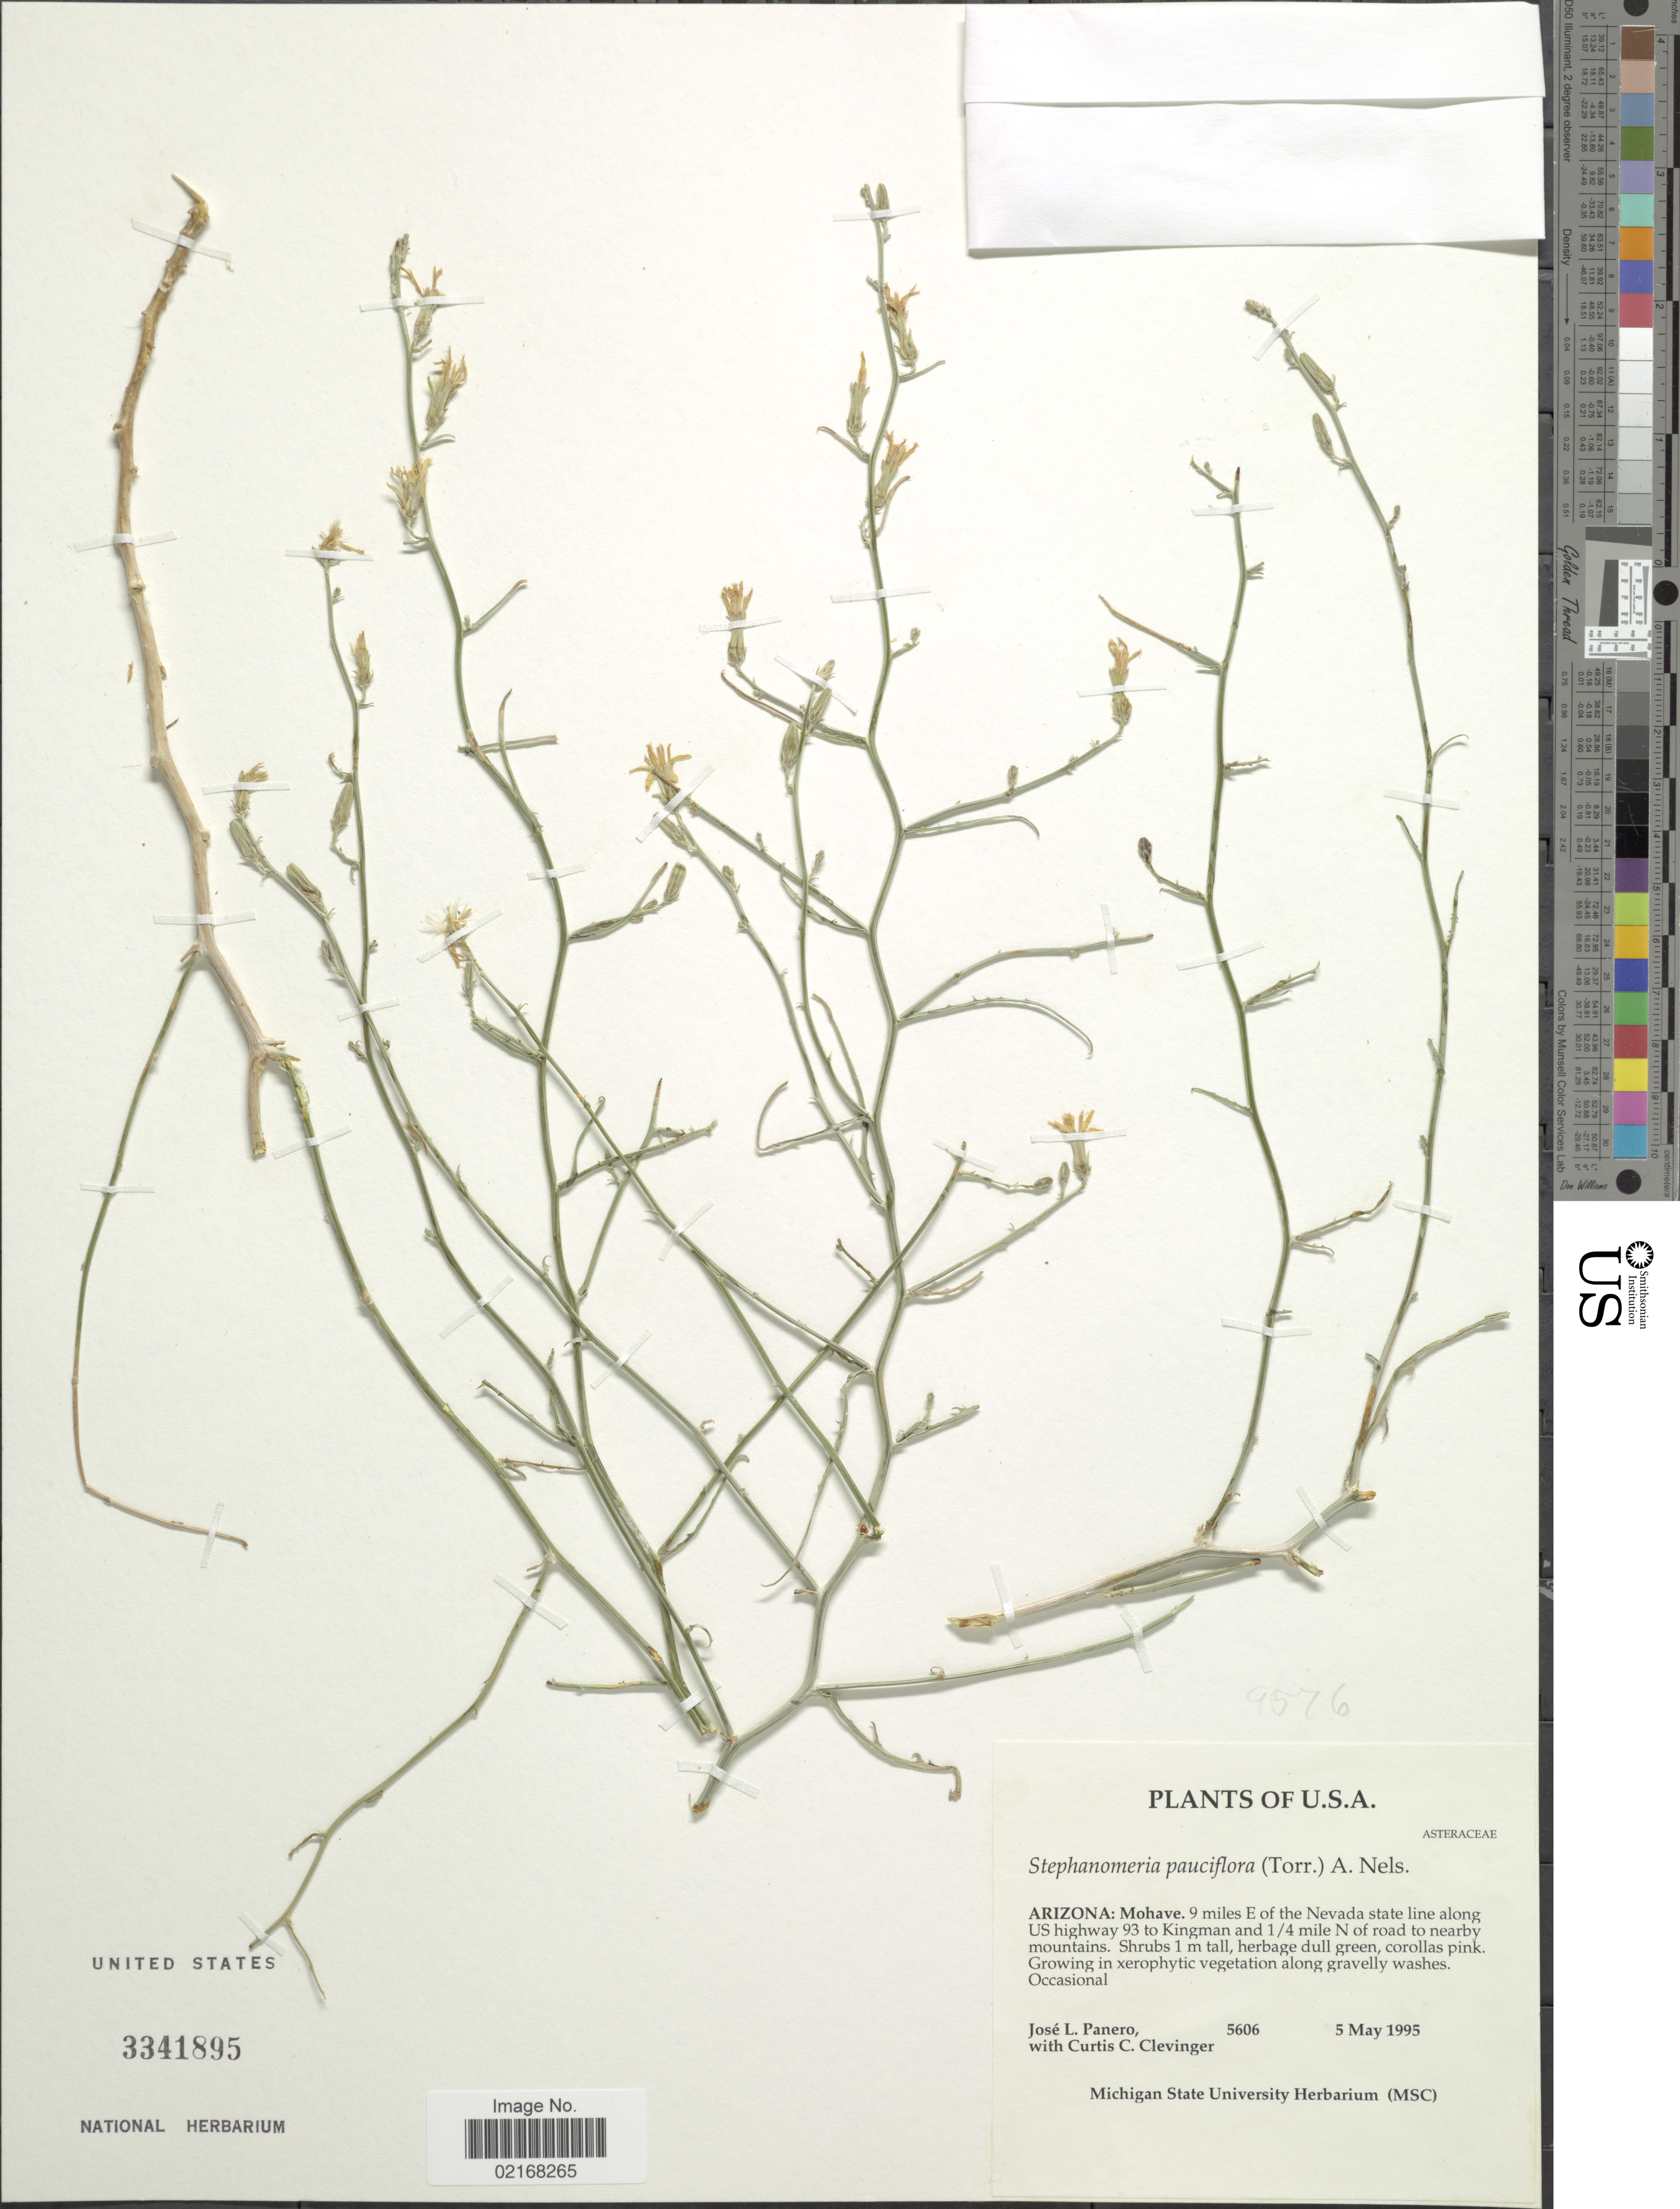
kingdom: Plantae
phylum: Tracheophyta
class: Magnoliopsida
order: Asterales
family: Asteraceae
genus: Stephanomeria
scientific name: Stephanomeria pauciflora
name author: (Torr.) A. Nelson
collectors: J. L. Panero & C. Clevinger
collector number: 5606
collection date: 1995-05-05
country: United States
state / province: Arizona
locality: Arizona: Mohave. 9 miles E of the Nevada state line along US highway 93 to Kingman and 1/4 mile N of road to nearby mountains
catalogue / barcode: US 3341895